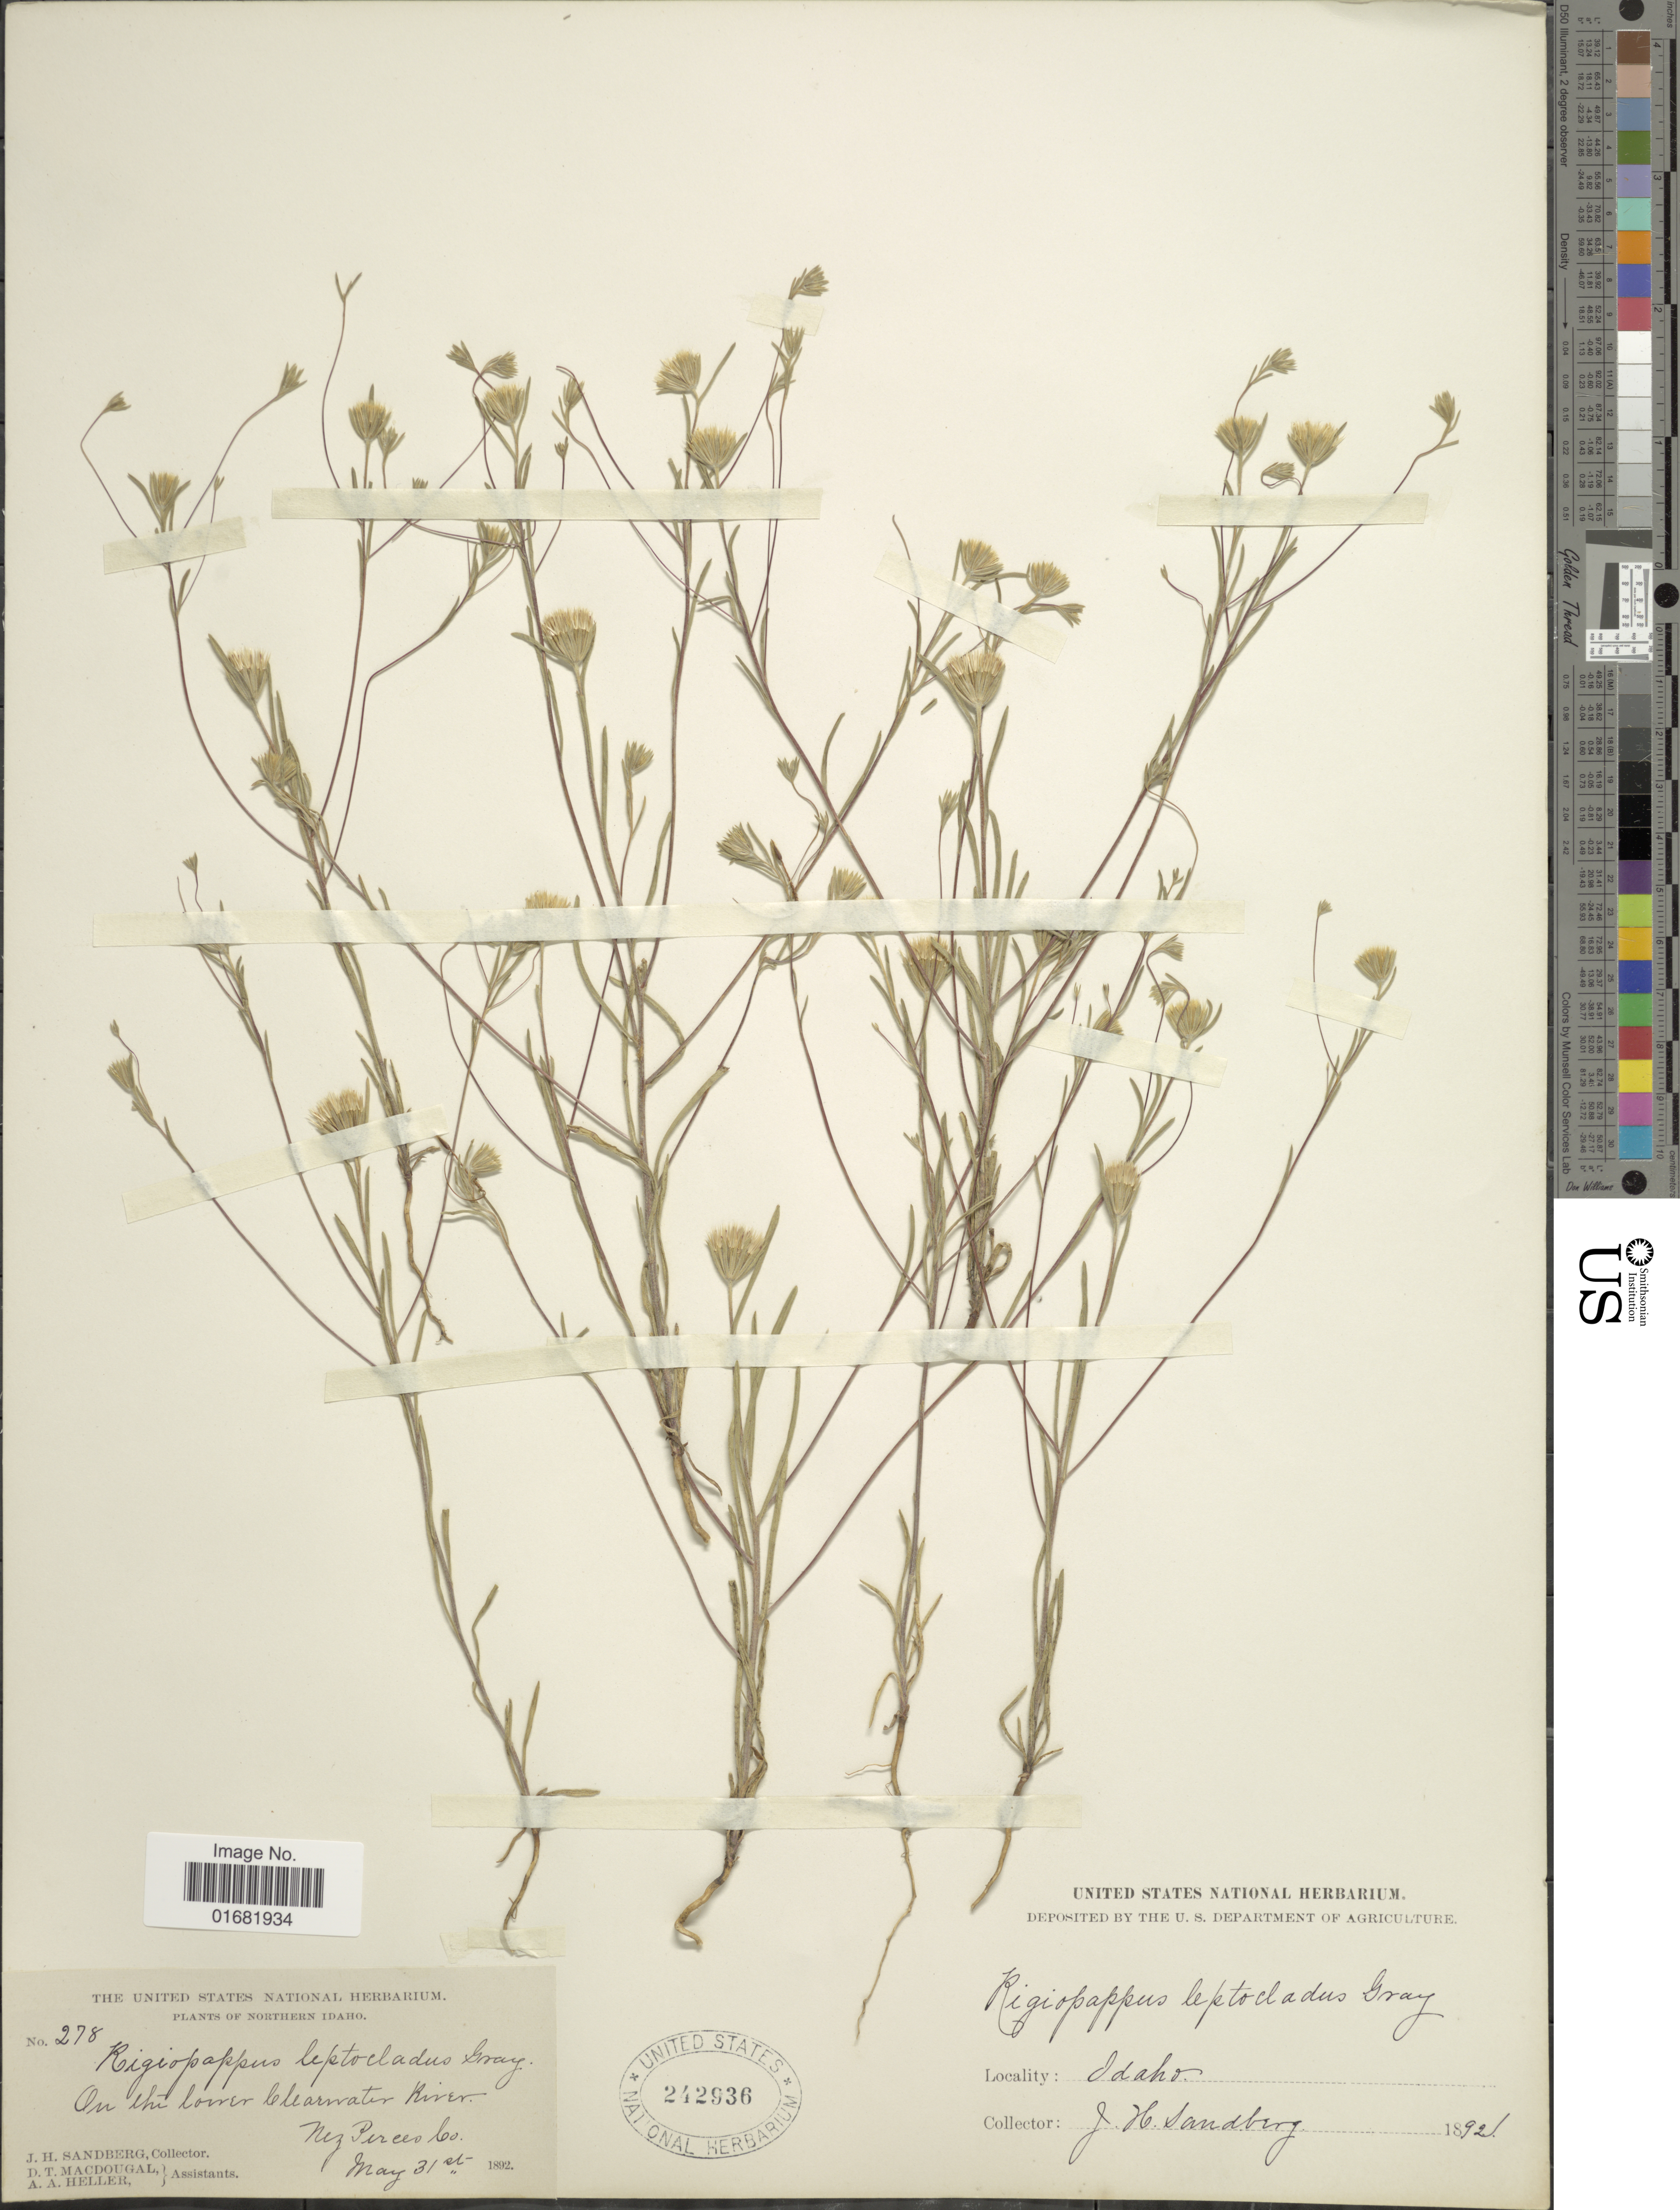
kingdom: Plantae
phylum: Tracheophyta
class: Magnoliopsida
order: Asterales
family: Asteraceae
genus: Rigiopappus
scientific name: Rigiopappus leptocladus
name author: A. Gray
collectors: J. H. Sandberg, D. T. MacDougal & A. A. Heller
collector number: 278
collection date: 1892-05-31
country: United States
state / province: Idaho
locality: Northern Idaho. On the lower Clearwater River. Nez Perce Co.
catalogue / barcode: US 242936